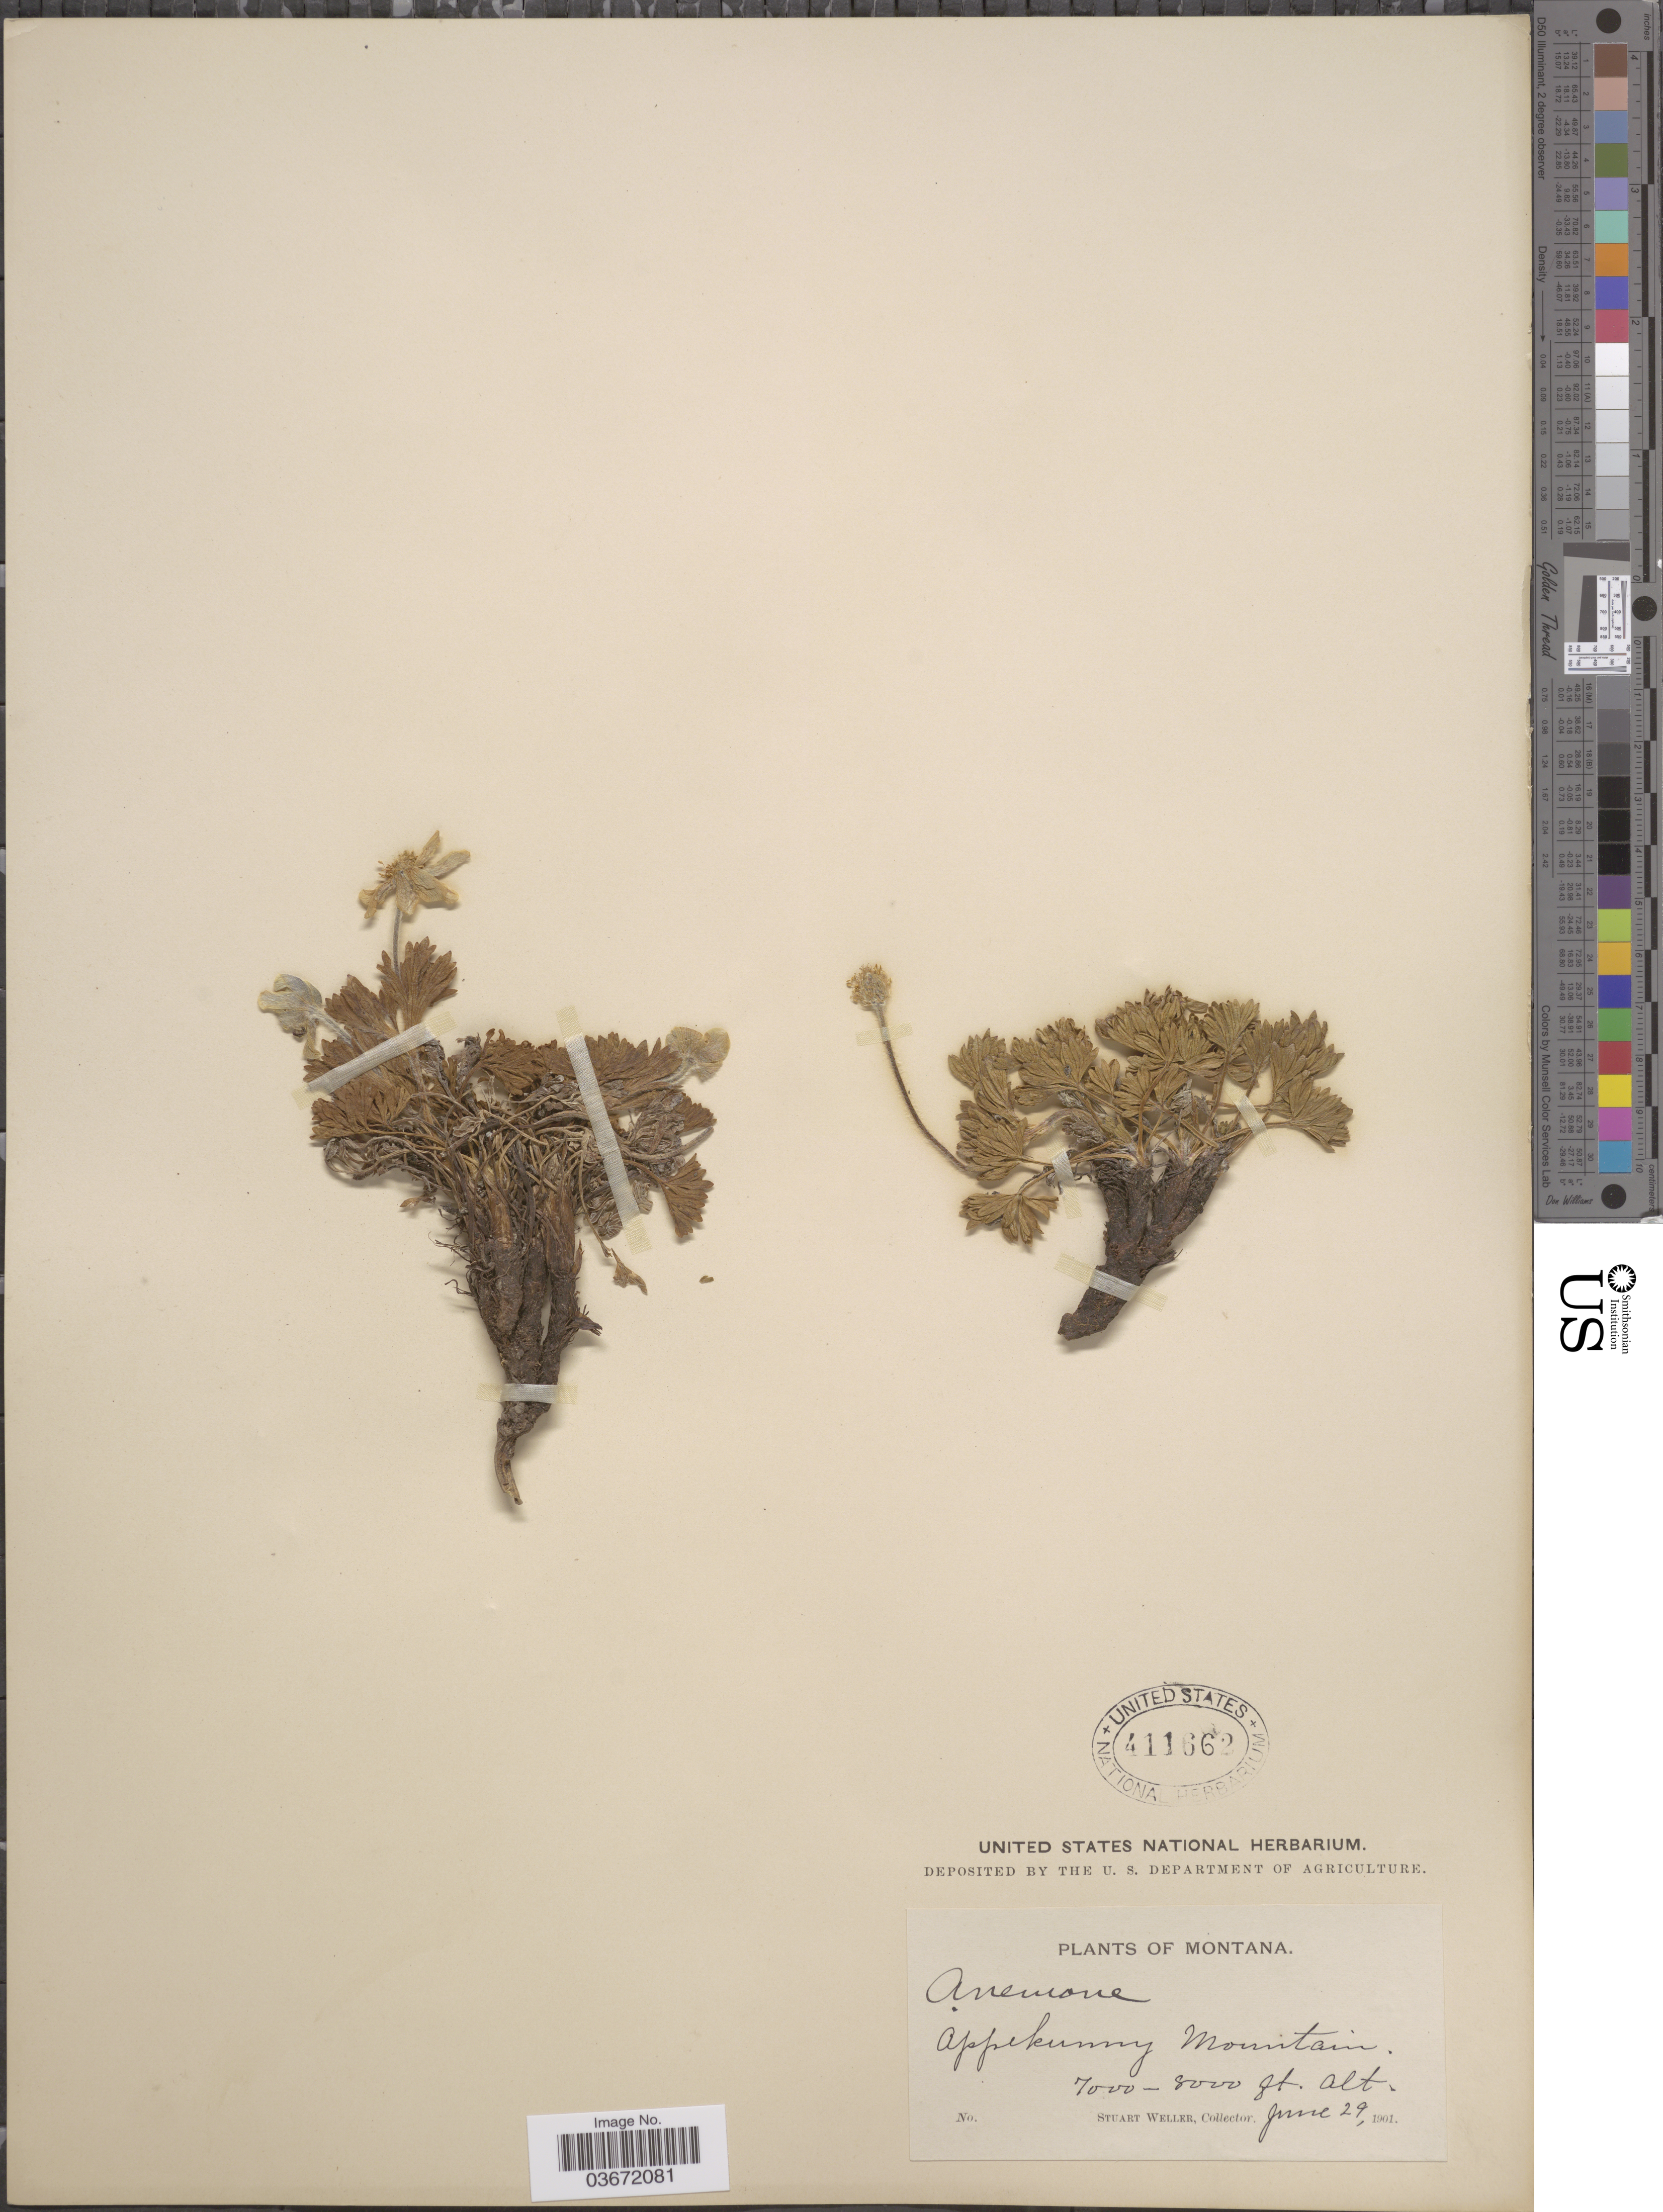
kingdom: Plantae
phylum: Tracheophyta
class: Magnoliopsida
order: Ranunculales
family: Ranunculaceae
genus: Anemone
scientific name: Anemone globosa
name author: (Torr. & A. Gray) Nutt. ex A. Heller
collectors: S. Weller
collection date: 1901-06-29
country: United States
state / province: Montana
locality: Appekunny Mountain.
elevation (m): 2134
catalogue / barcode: US 411662